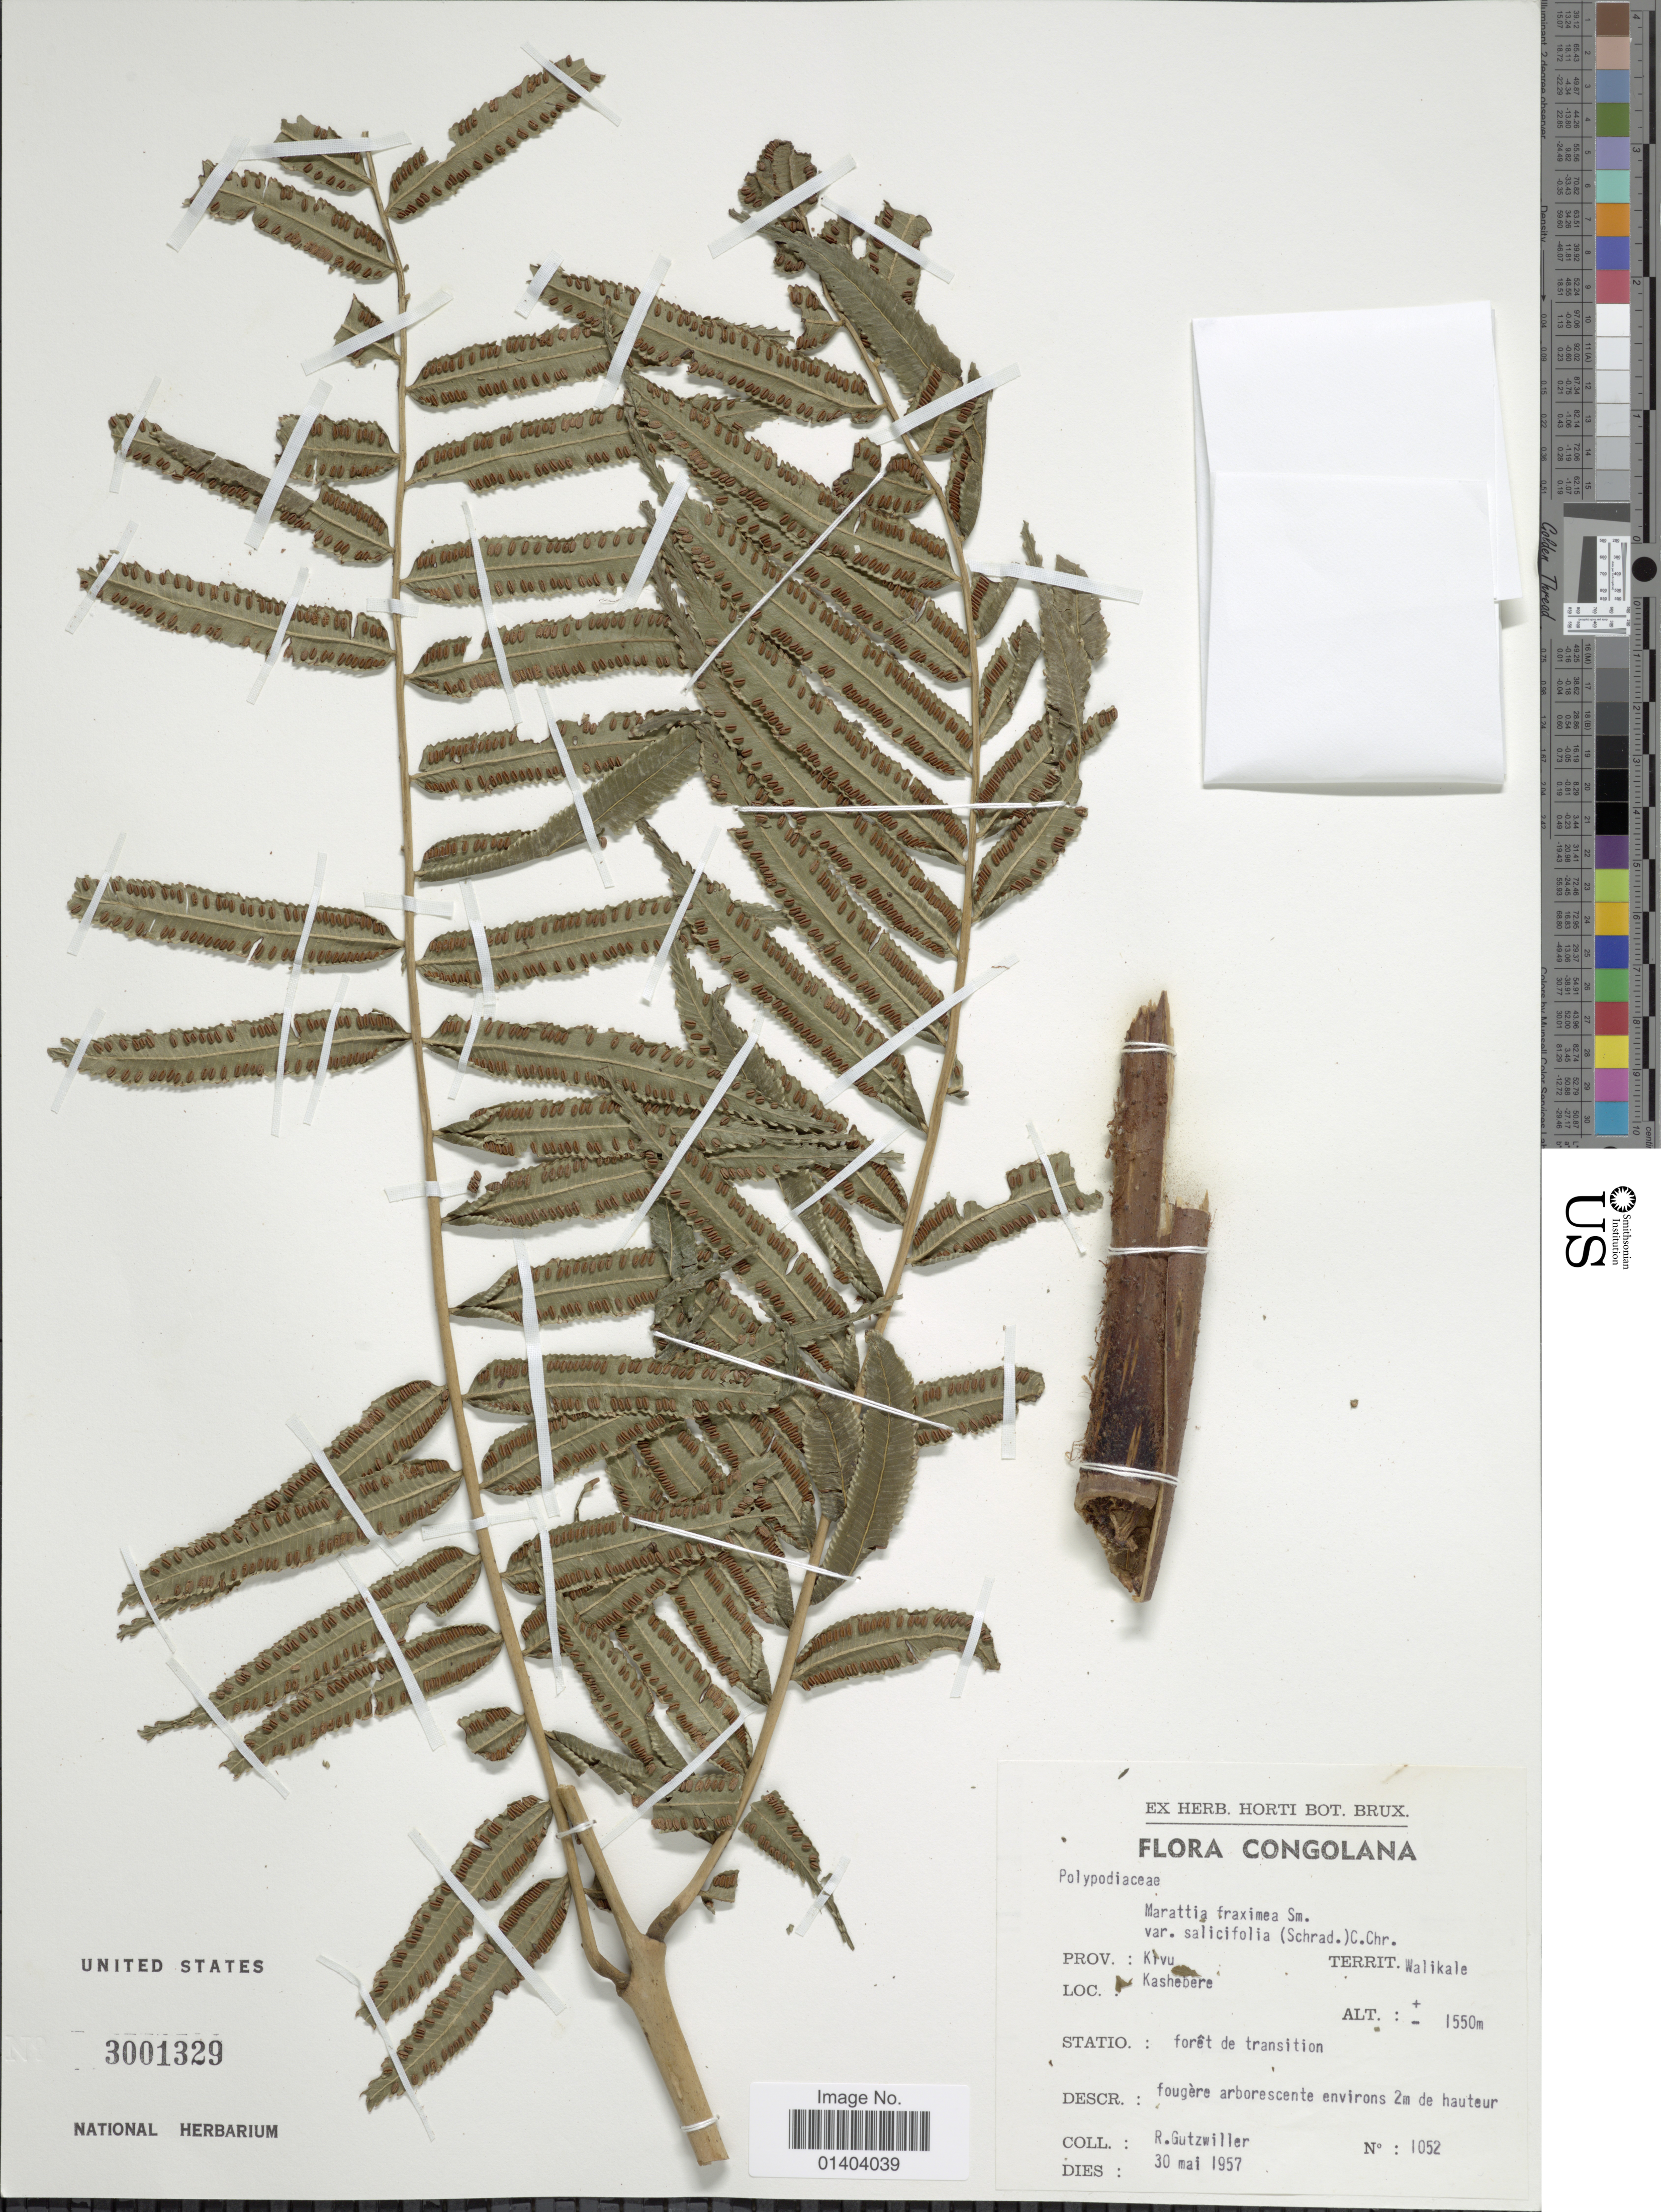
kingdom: Plantae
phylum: Tracheophyta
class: Polypodiopsida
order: Marattiales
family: Marattiaceae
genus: Ptisana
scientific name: Ptisana fraxinea var. salicifolia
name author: (Schrad.) Murdock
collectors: R. Gutzwiller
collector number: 1052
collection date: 1957-05-30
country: Congo, Democratic Republic of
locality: Prov. Kivu, territ Walikale, Kashebere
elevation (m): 1550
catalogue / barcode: US 3001329